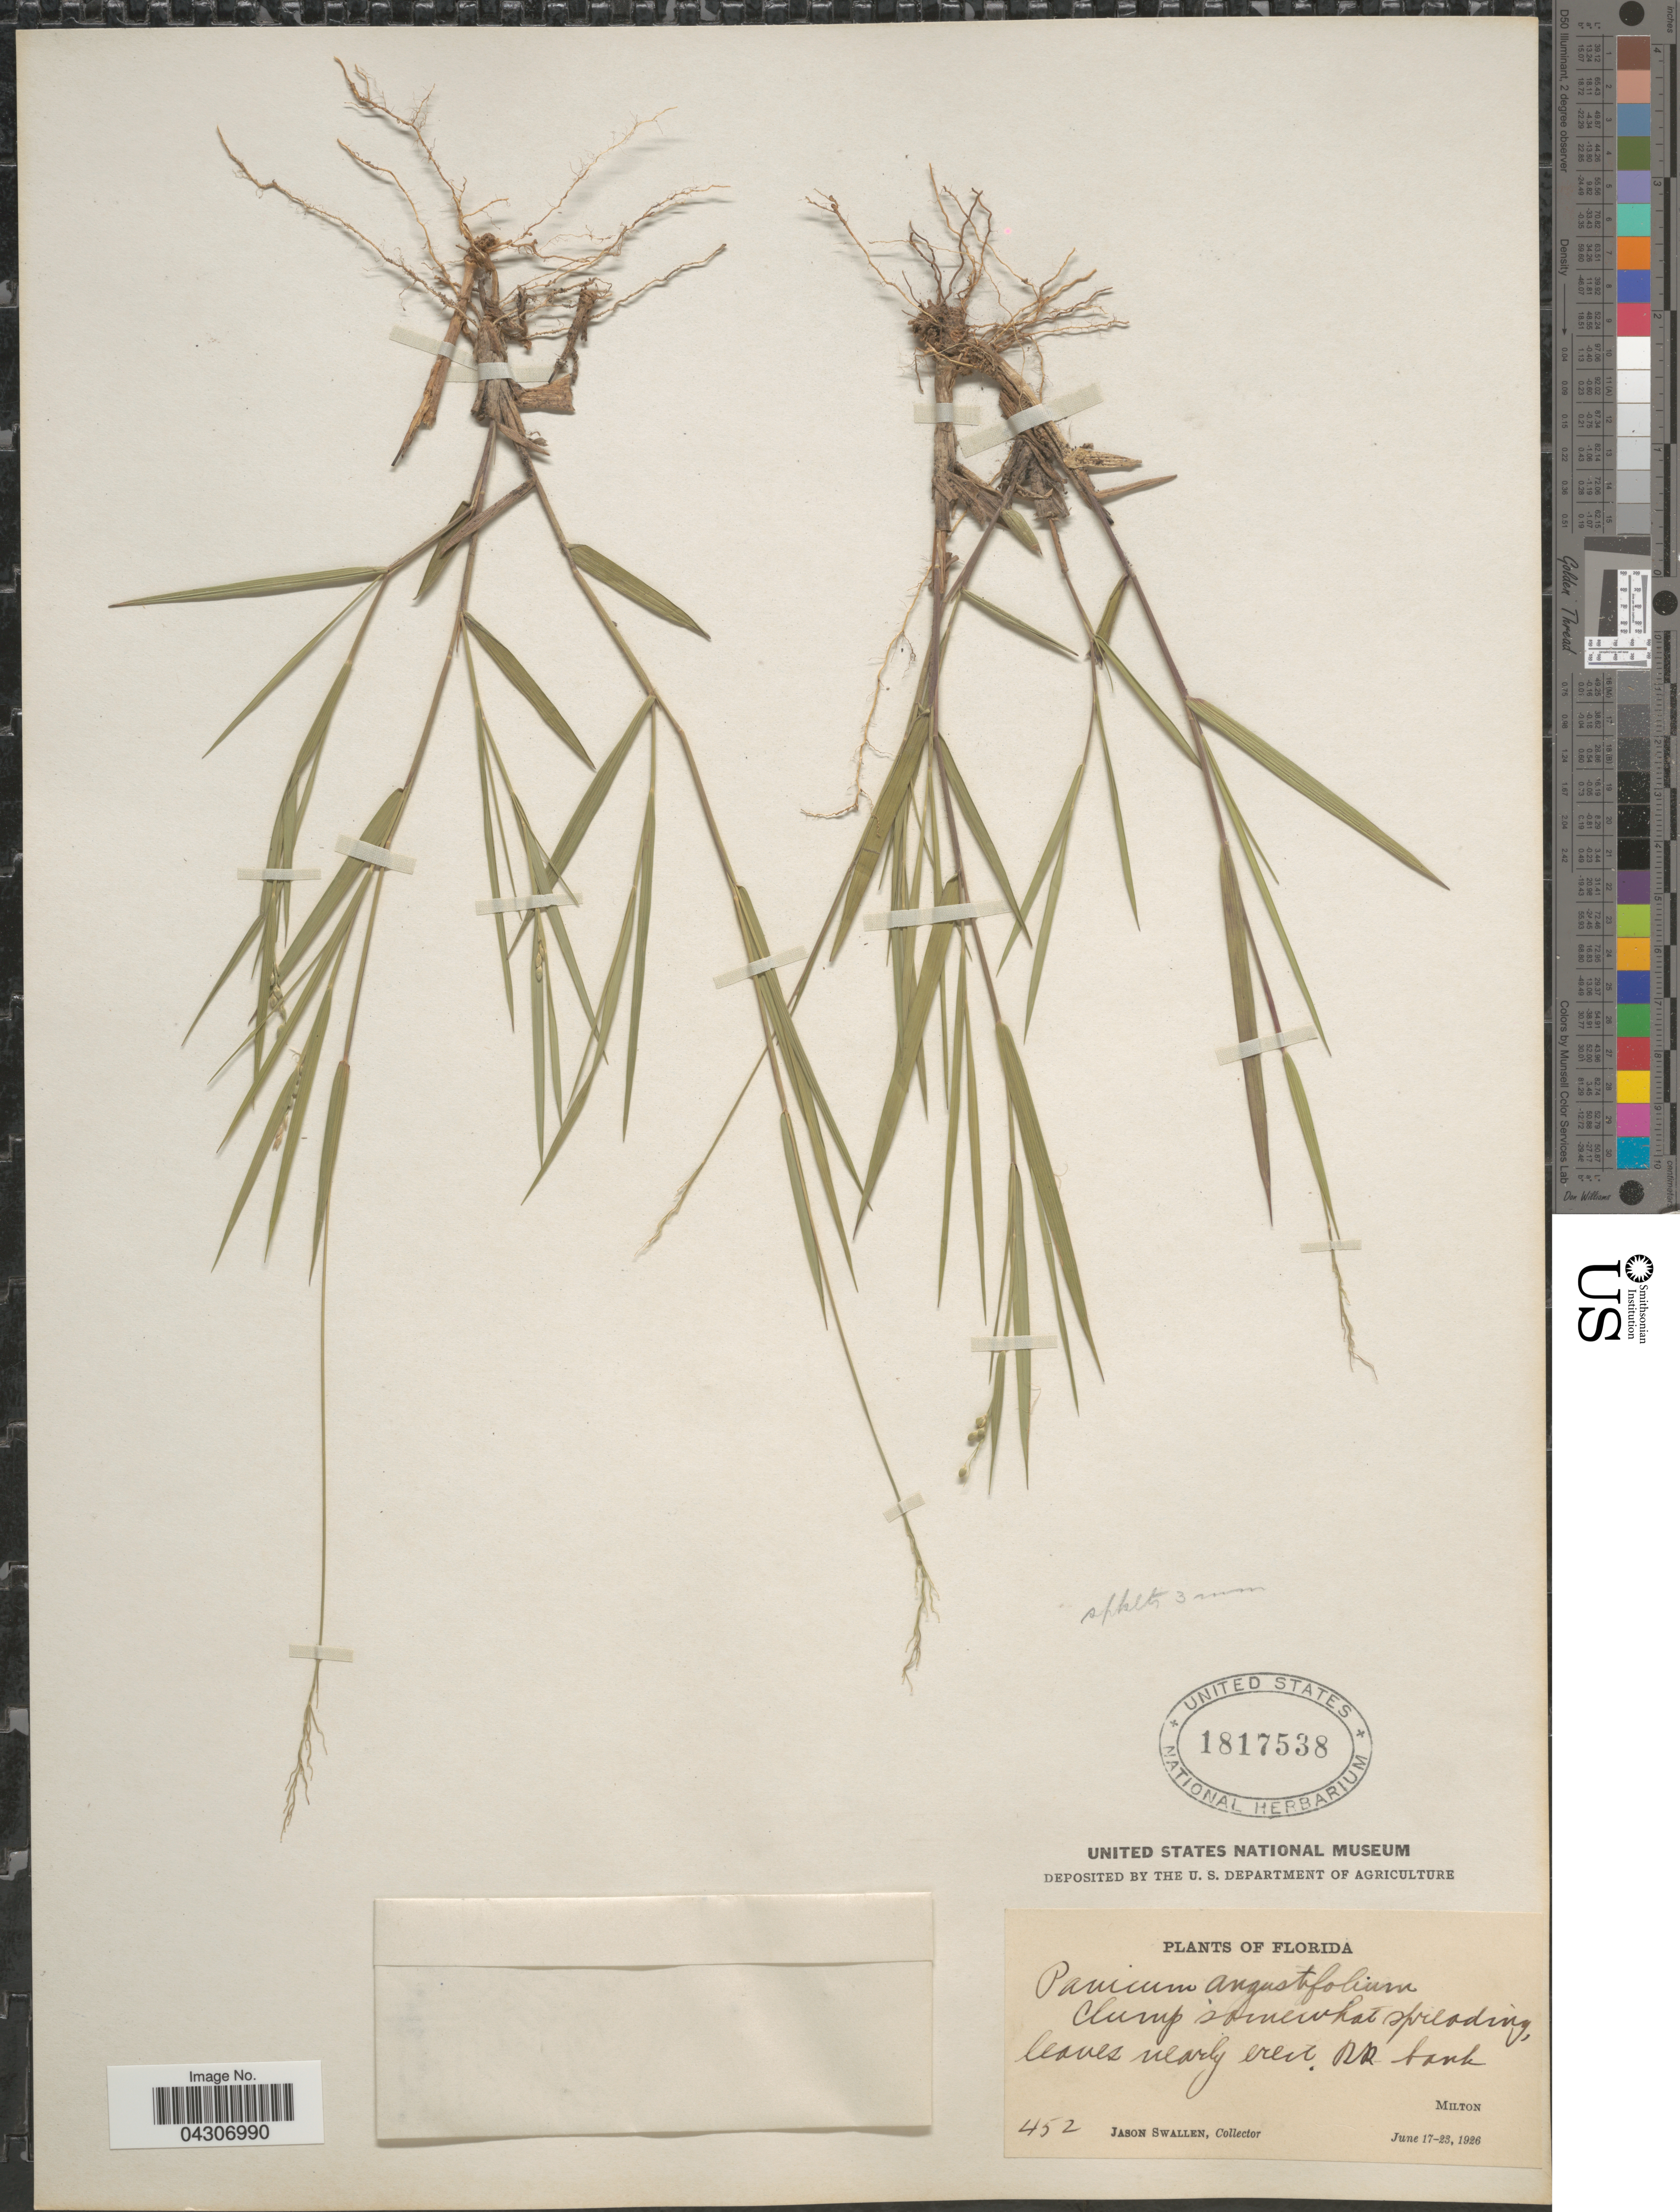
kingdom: Plantae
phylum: Tracheophyta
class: Liliopsida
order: Poales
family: Poaceae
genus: Dichanthelium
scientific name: Dichanthelium aciculare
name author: (Desv. ex Poir.) Gould & C.A. Clark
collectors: J. R. Swallen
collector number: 452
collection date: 1926-06-17/1926-06-23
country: United States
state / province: Florida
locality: Milton.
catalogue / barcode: US 1817538